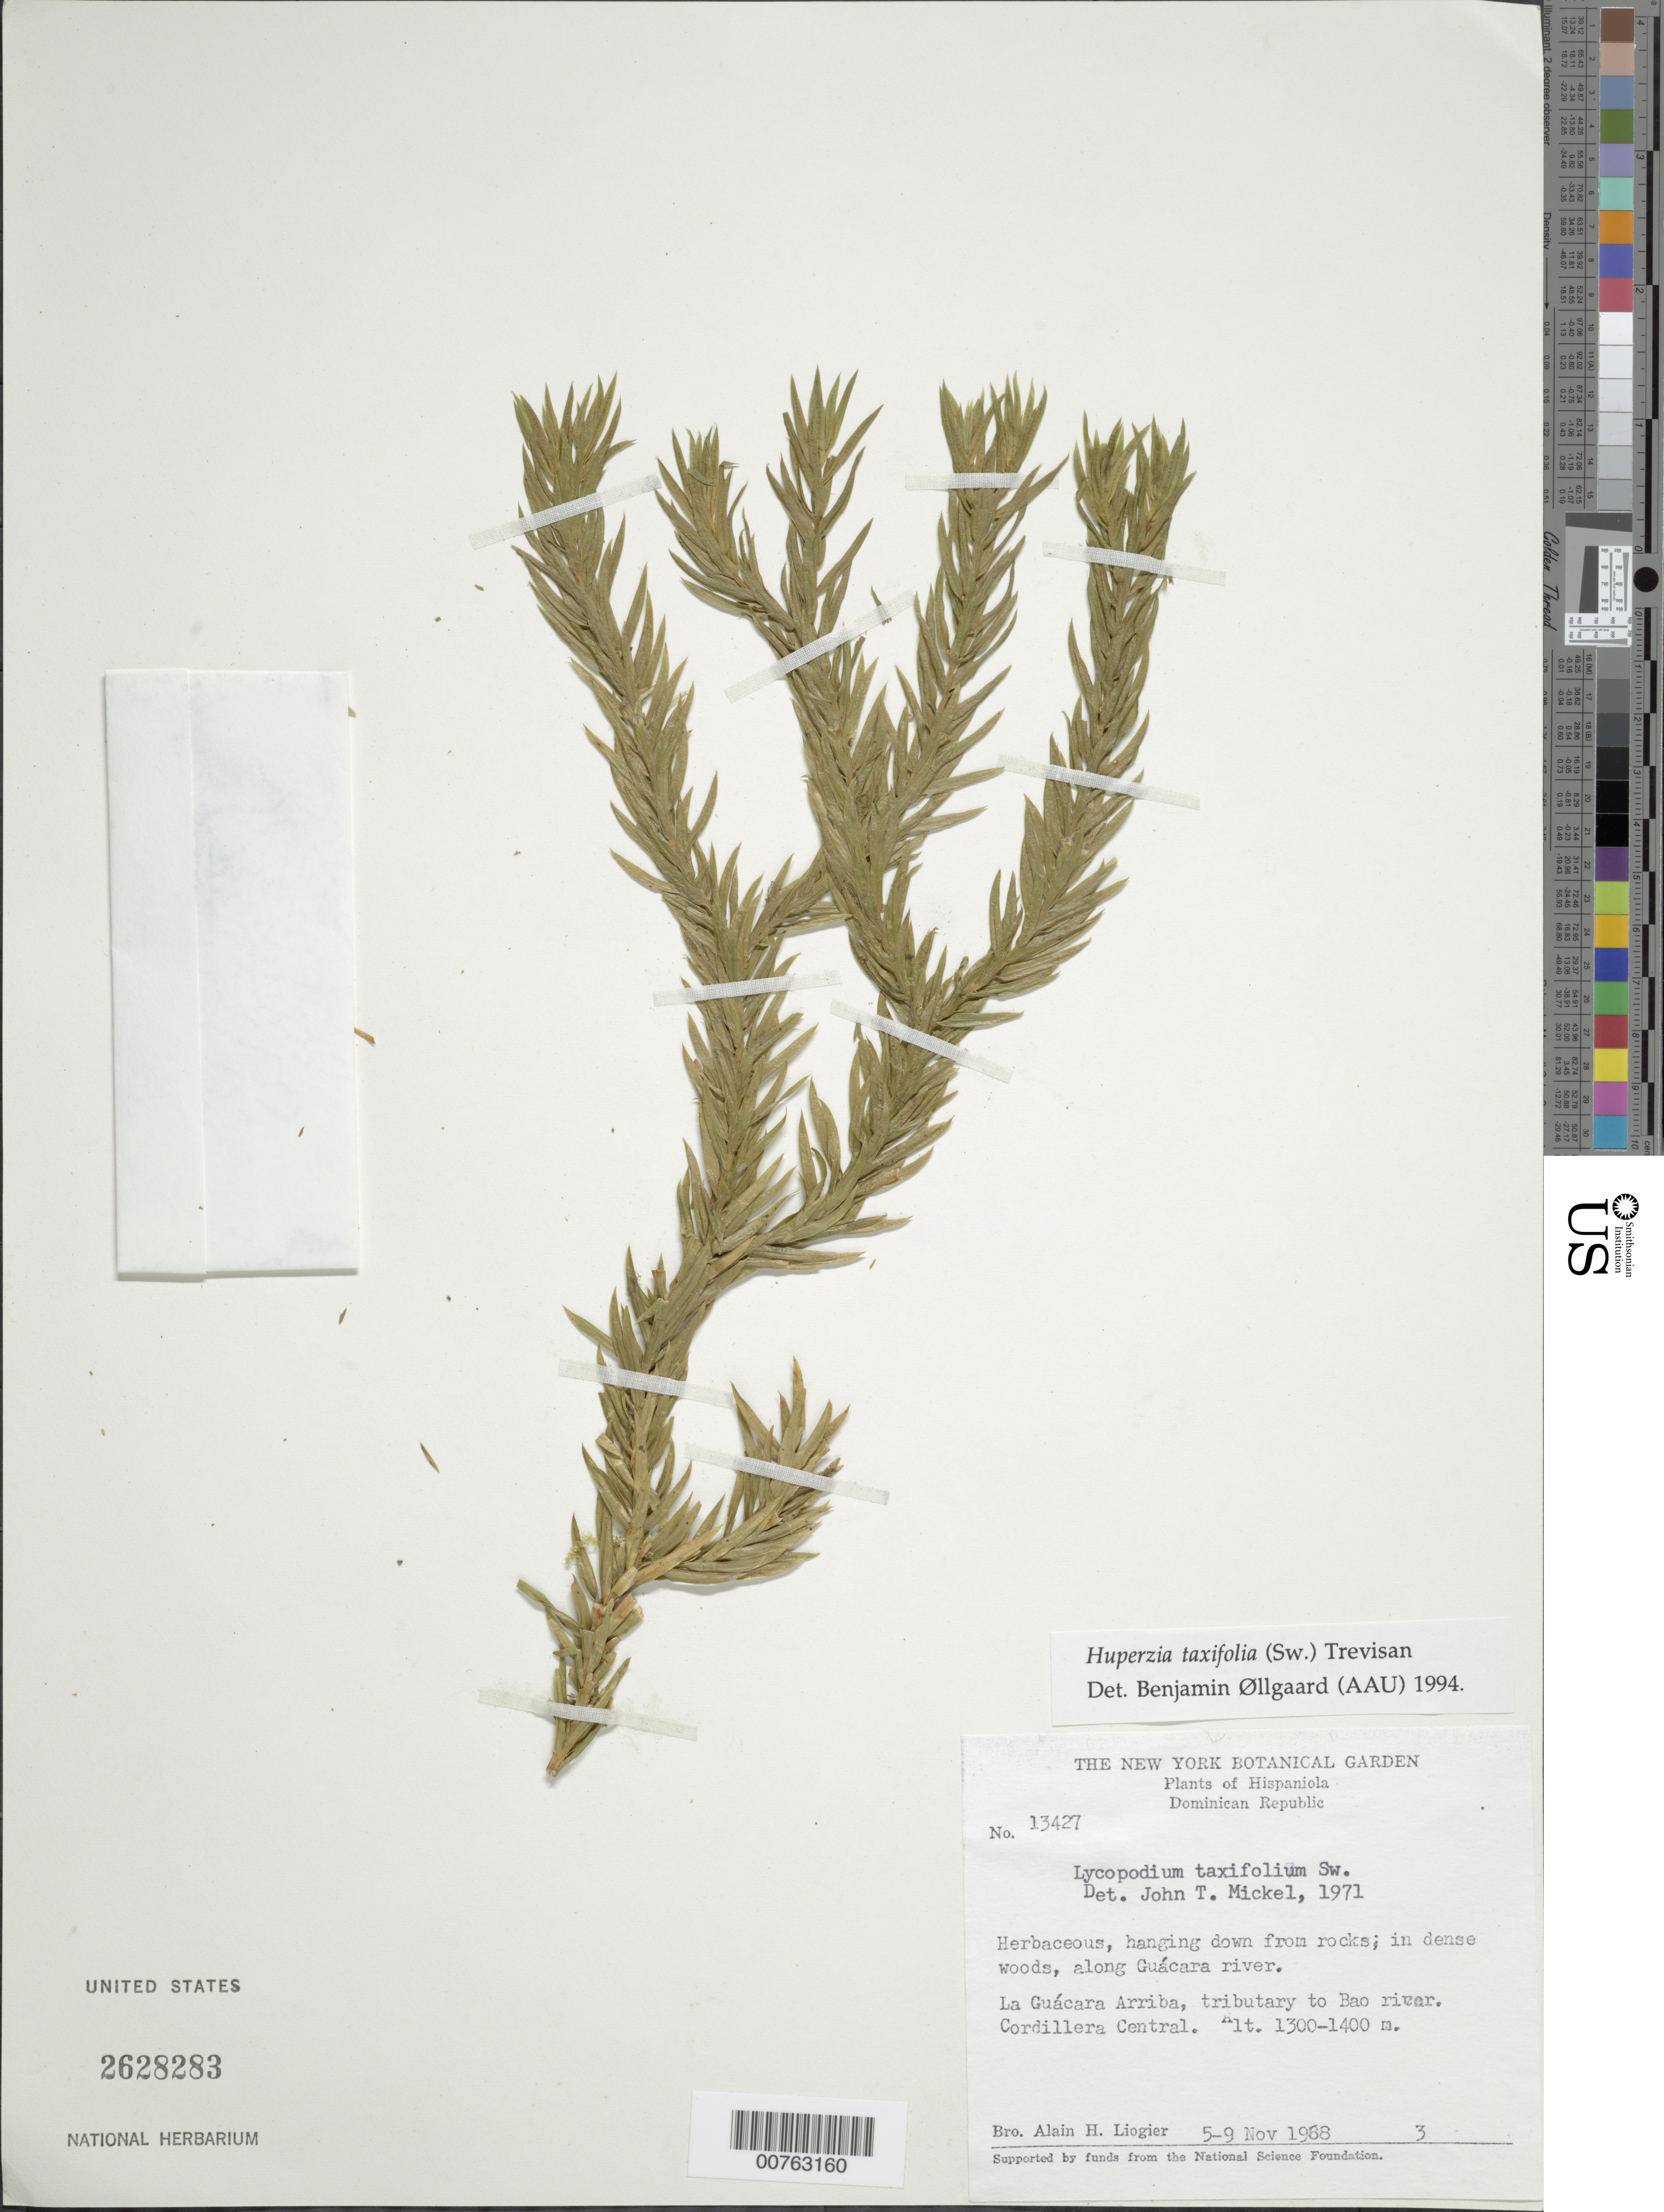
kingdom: Plantae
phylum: Tracheophyta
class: Lycopodiopsida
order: Lycopodiales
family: Lycopodiaceae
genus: Phlegmariurus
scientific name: Phlegmariurus taxifolius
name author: (Sw.) Á. Löve & D. Löve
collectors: A. H. Liogier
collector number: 13427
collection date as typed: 05 Nov 1968 to 09 Nov 1968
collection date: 1968-11-05/1968-11-09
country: Dominican Republic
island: Hispaniola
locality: La Guácara Arriba, tributary to Bao river. Cordillera Central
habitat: In dense woods, along the Guácara river; hanging down from rocks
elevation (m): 1300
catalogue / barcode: US 2628283